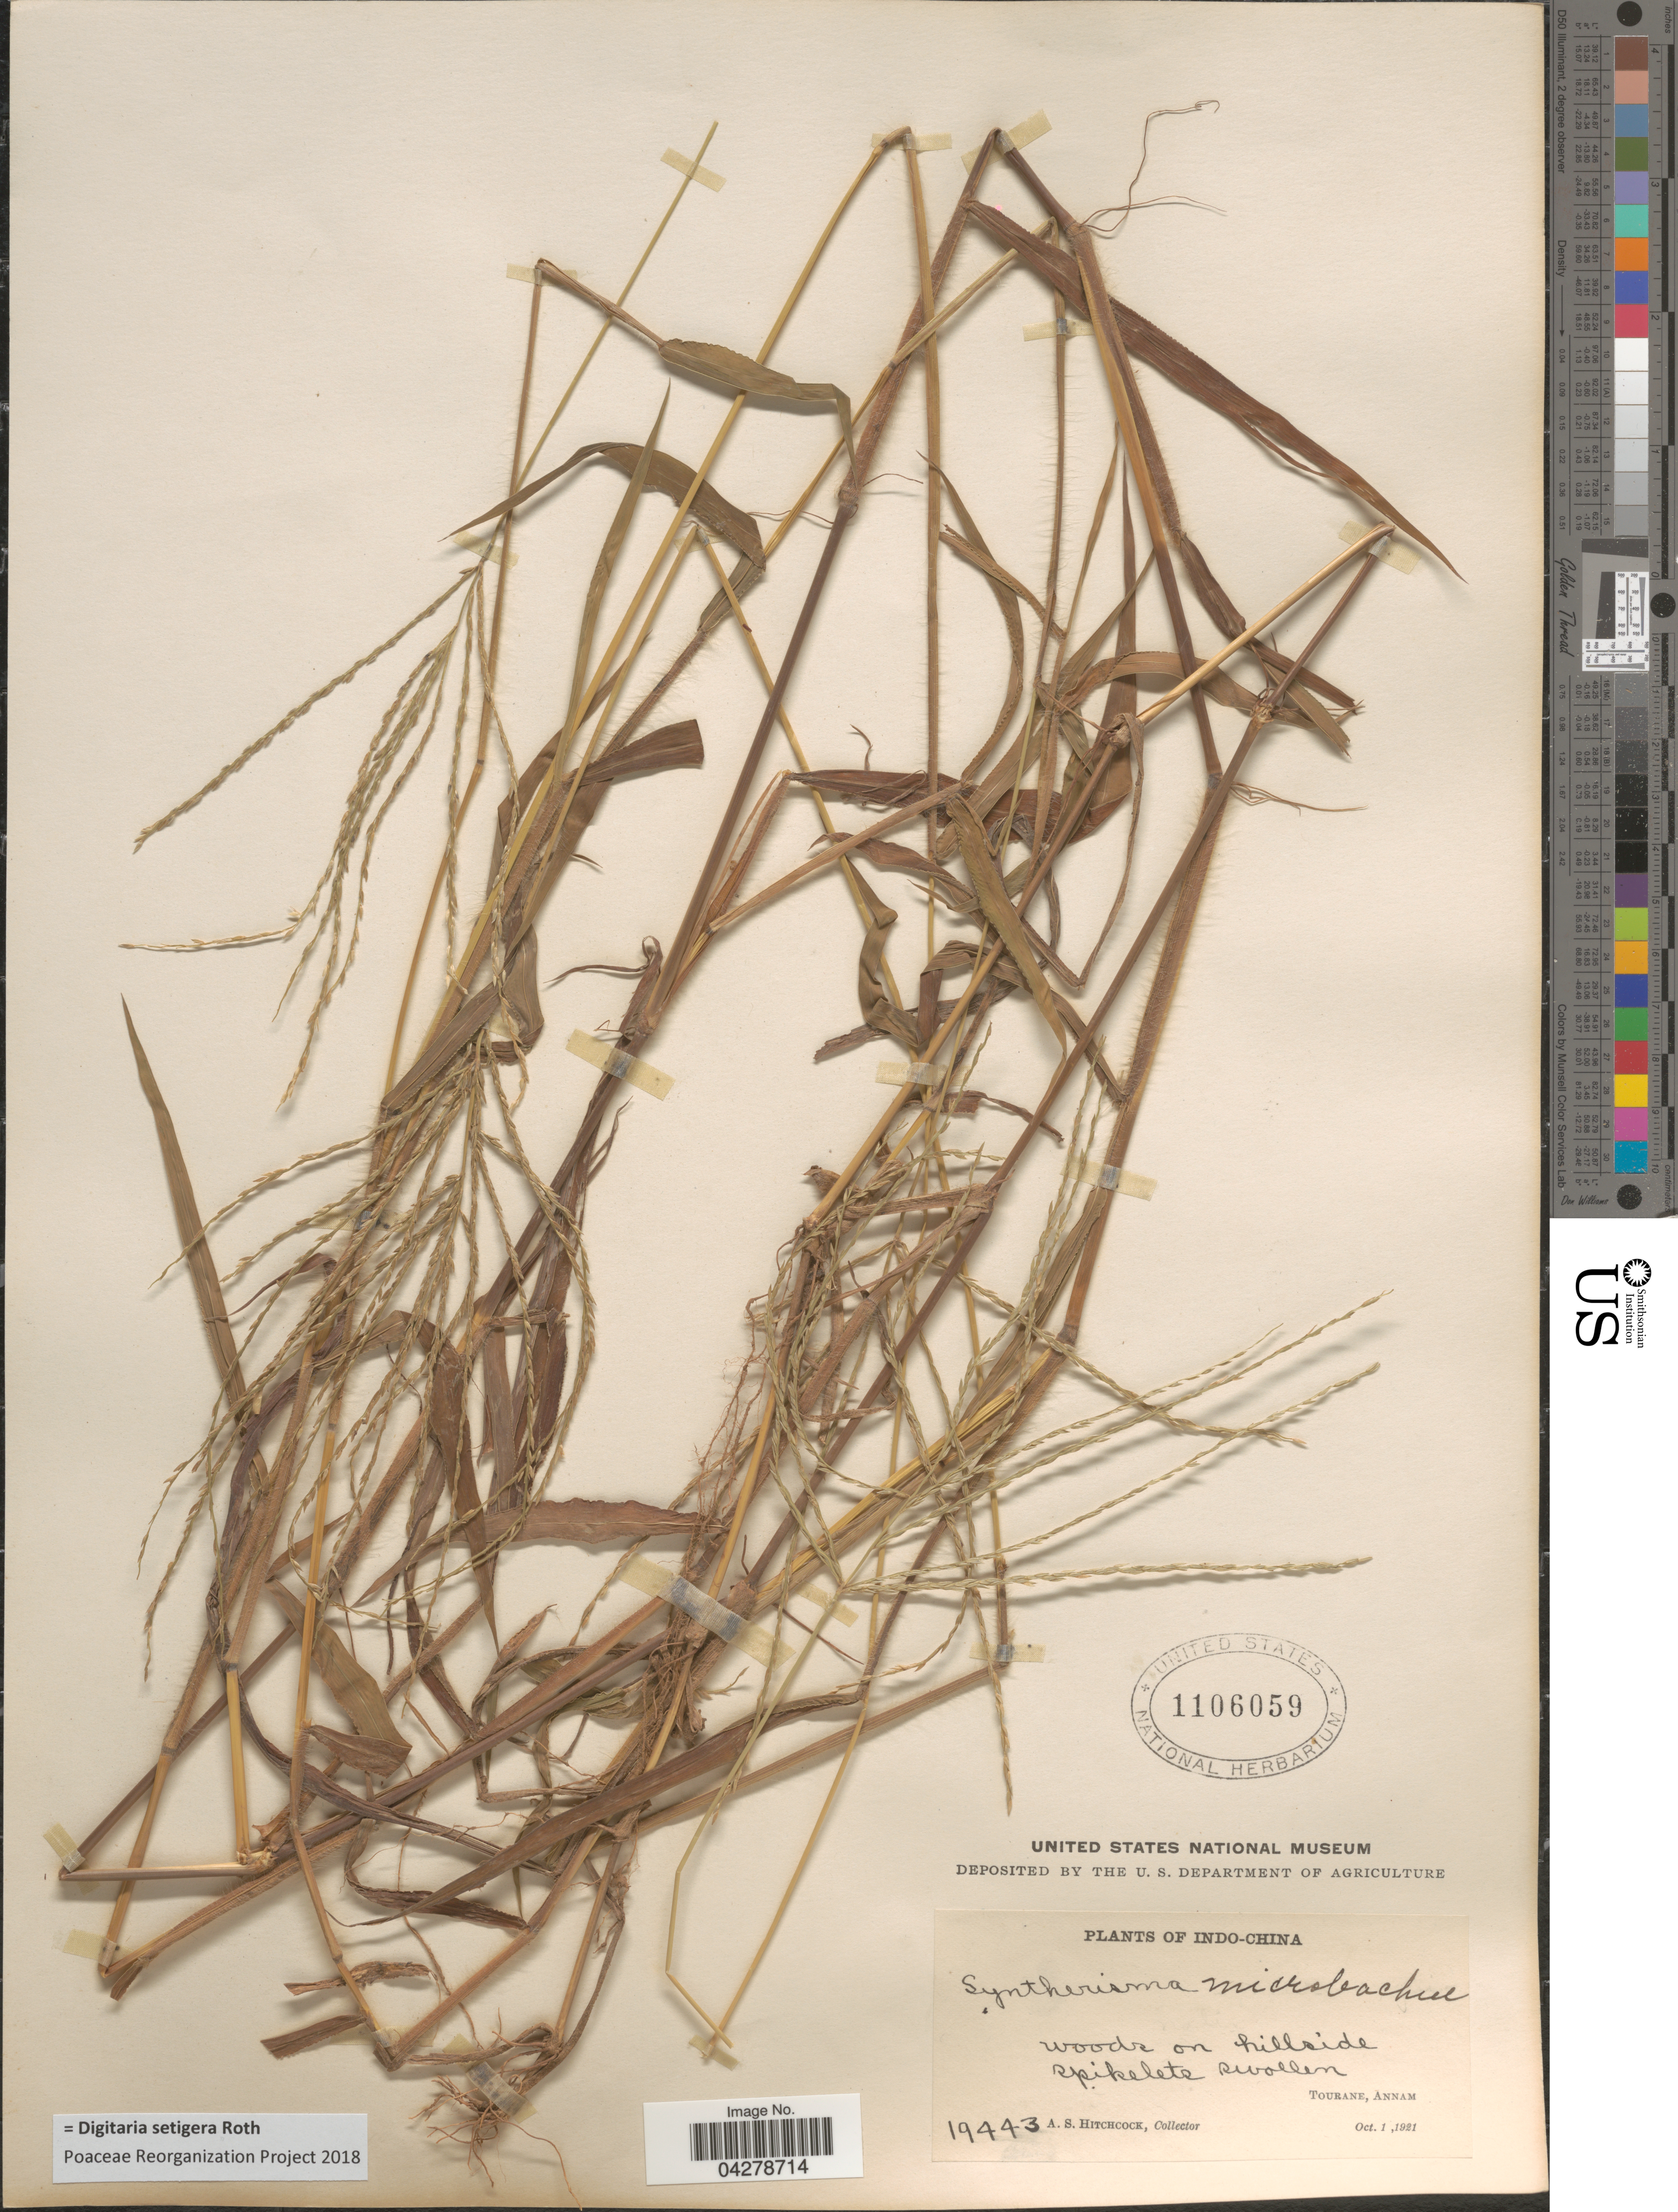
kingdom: Plantae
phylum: Tracheophyta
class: Liliopsida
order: Poales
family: Poaceae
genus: Digitaria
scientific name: Digitaria setigera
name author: Roth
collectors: A. S. Hitchcock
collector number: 19443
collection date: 1921-10-01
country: Vietnam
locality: Tourane, Annam.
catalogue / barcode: US 1106059